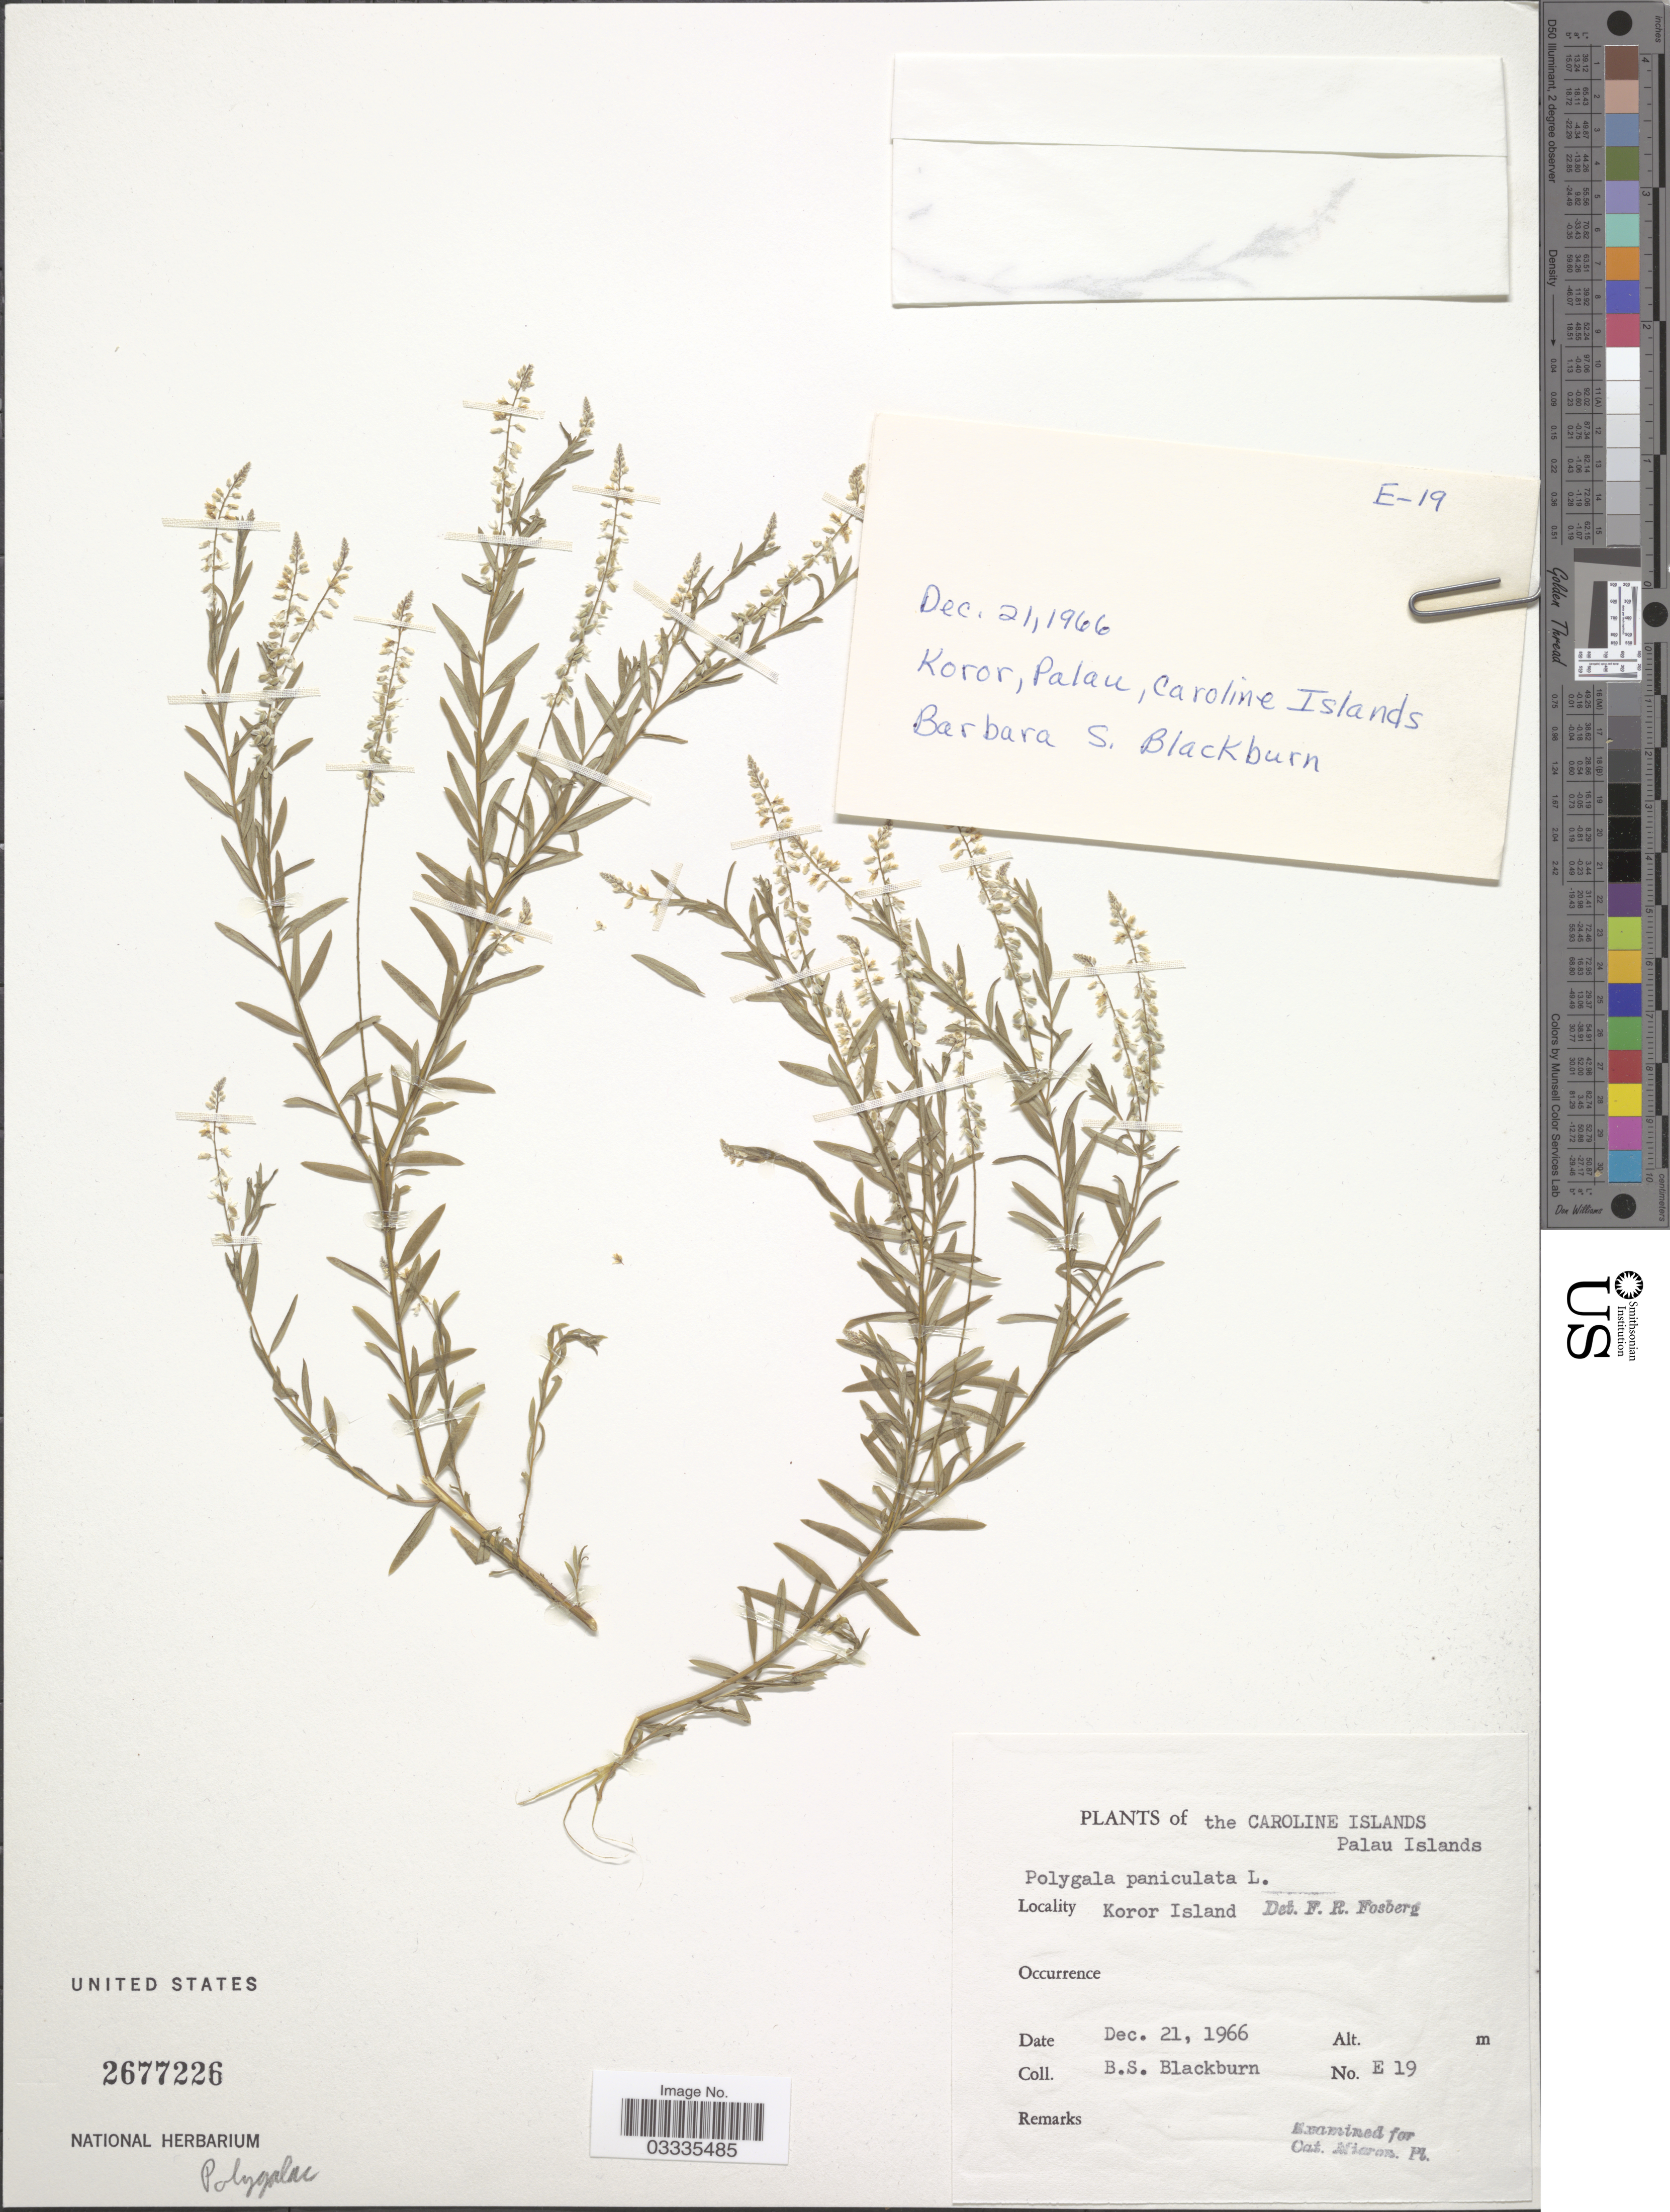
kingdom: Plantae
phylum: Tracheophyta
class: Magnoliopsida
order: Fabales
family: Polygalaceae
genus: Polygala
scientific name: Polygala paniculata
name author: L.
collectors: B. S. Blackburn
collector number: E19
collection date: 1966-12-21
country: Palau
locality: The Caroline Islands. Palau Islands. Koror Island.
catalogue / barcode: US 2677226